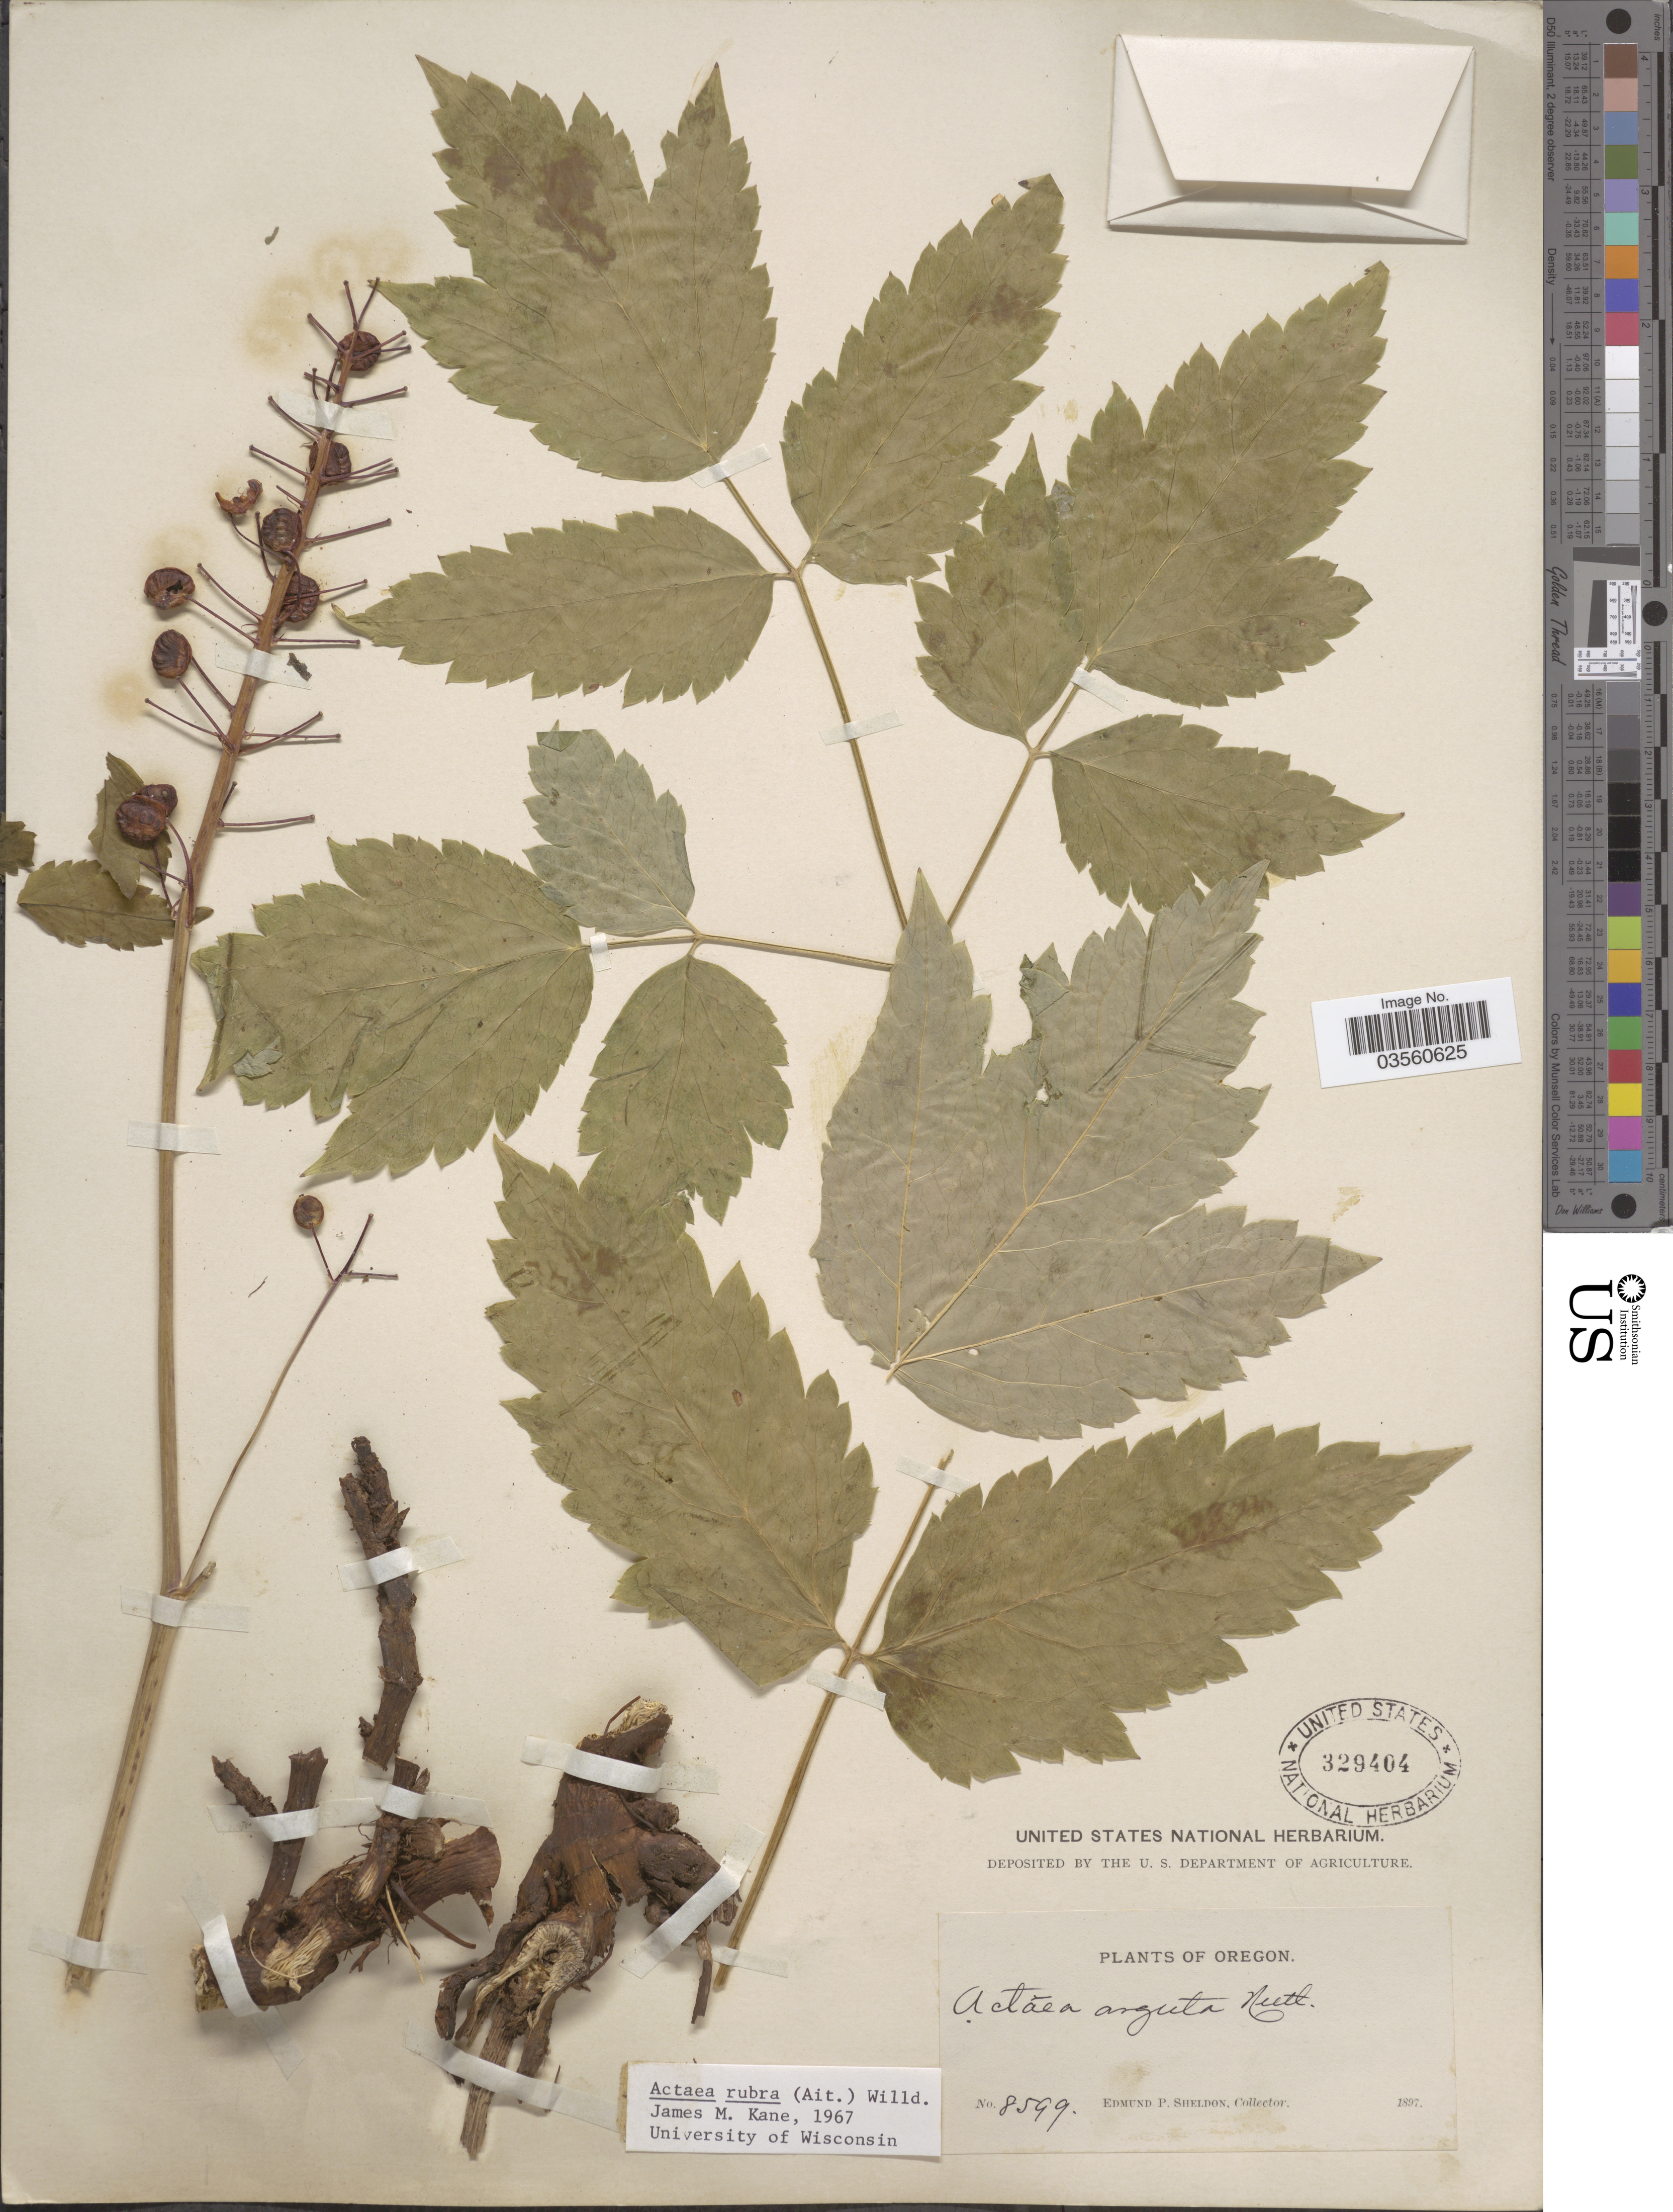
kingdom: Plantae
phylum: Tracheophyta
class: Magnoliopsida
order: Ranunculales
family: Ranunculaceae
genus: Actaea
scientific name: Actaea rubra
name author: (Aiton) Willd.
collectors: E. P. Sheldon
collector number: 8599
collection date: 1897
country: United States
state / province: Oregon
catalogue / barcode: US 329404